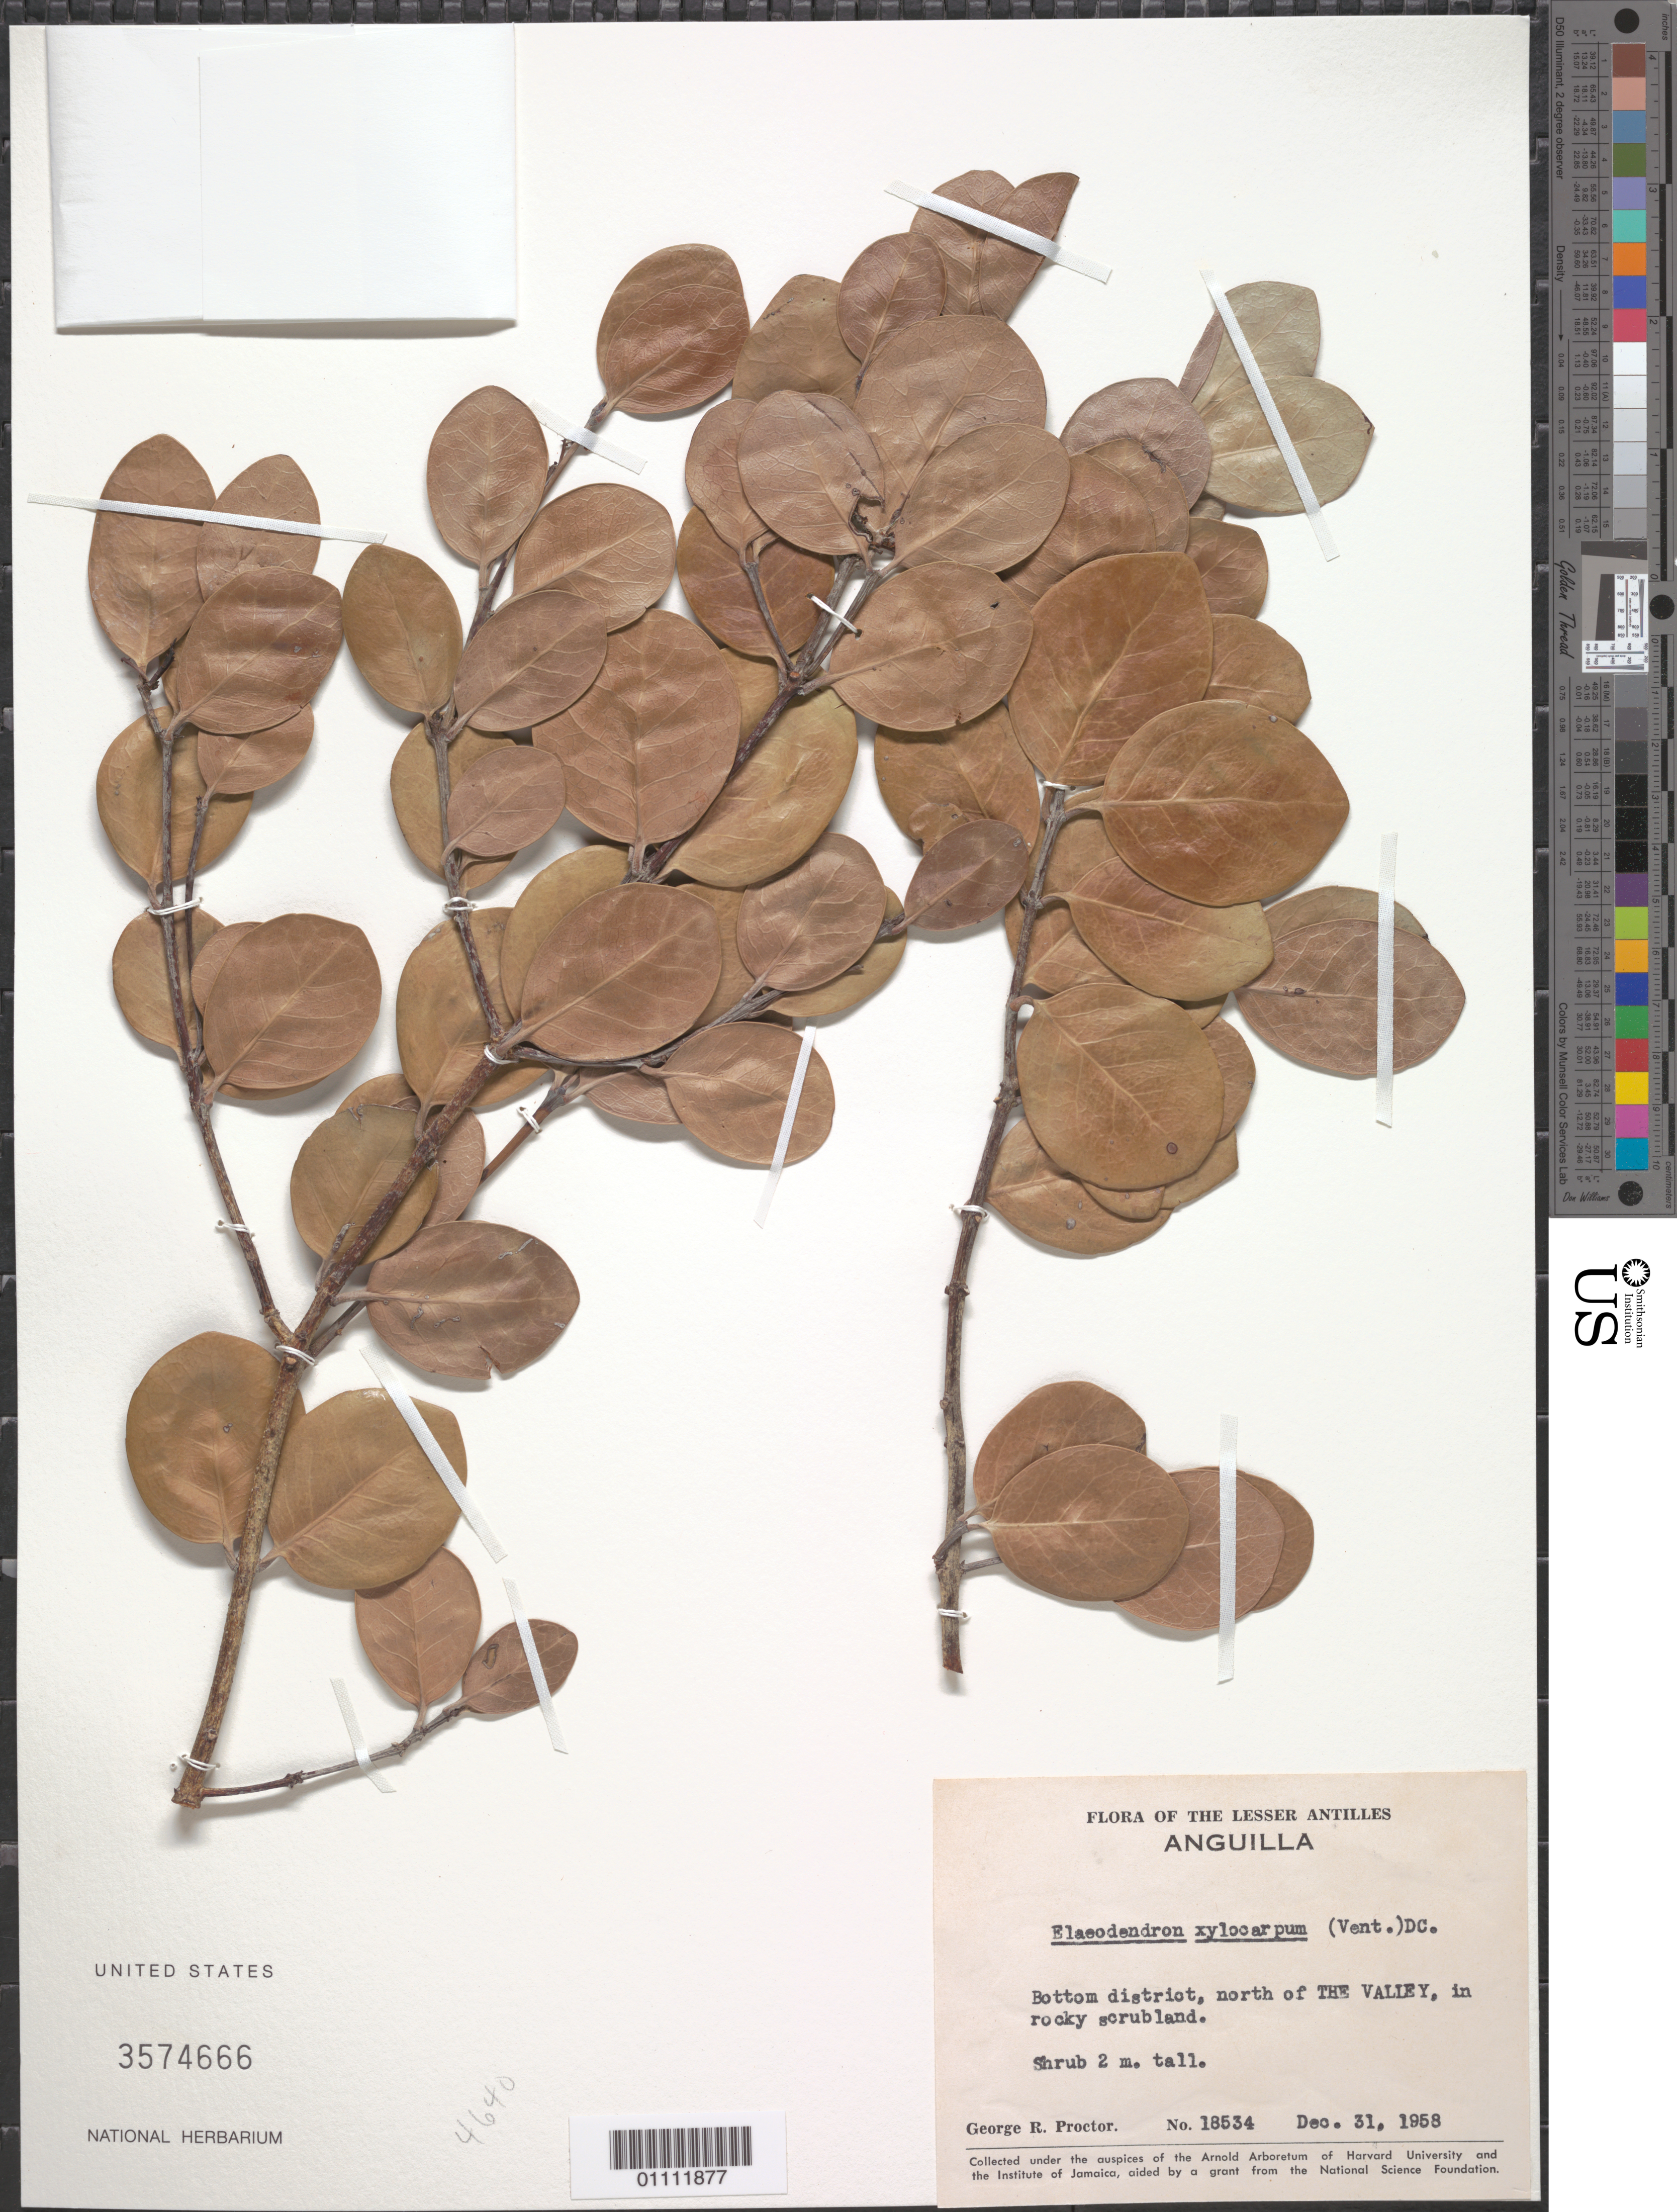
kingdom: Plantae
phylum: Tracheophyta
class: Magnoliopsida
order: Celastrales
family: Celastraceae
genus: Elaeodendron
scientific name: Elaeodendron xylocarpum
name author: (Vent.) DC.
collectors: G. R. Proctor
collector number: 18534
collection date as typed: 31 Dec 1958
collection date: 1958-12-31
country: Anguilla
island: Anguilla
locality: Bottom district, N of The Valley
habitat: In rocky scrubland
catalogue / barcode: US 3574666